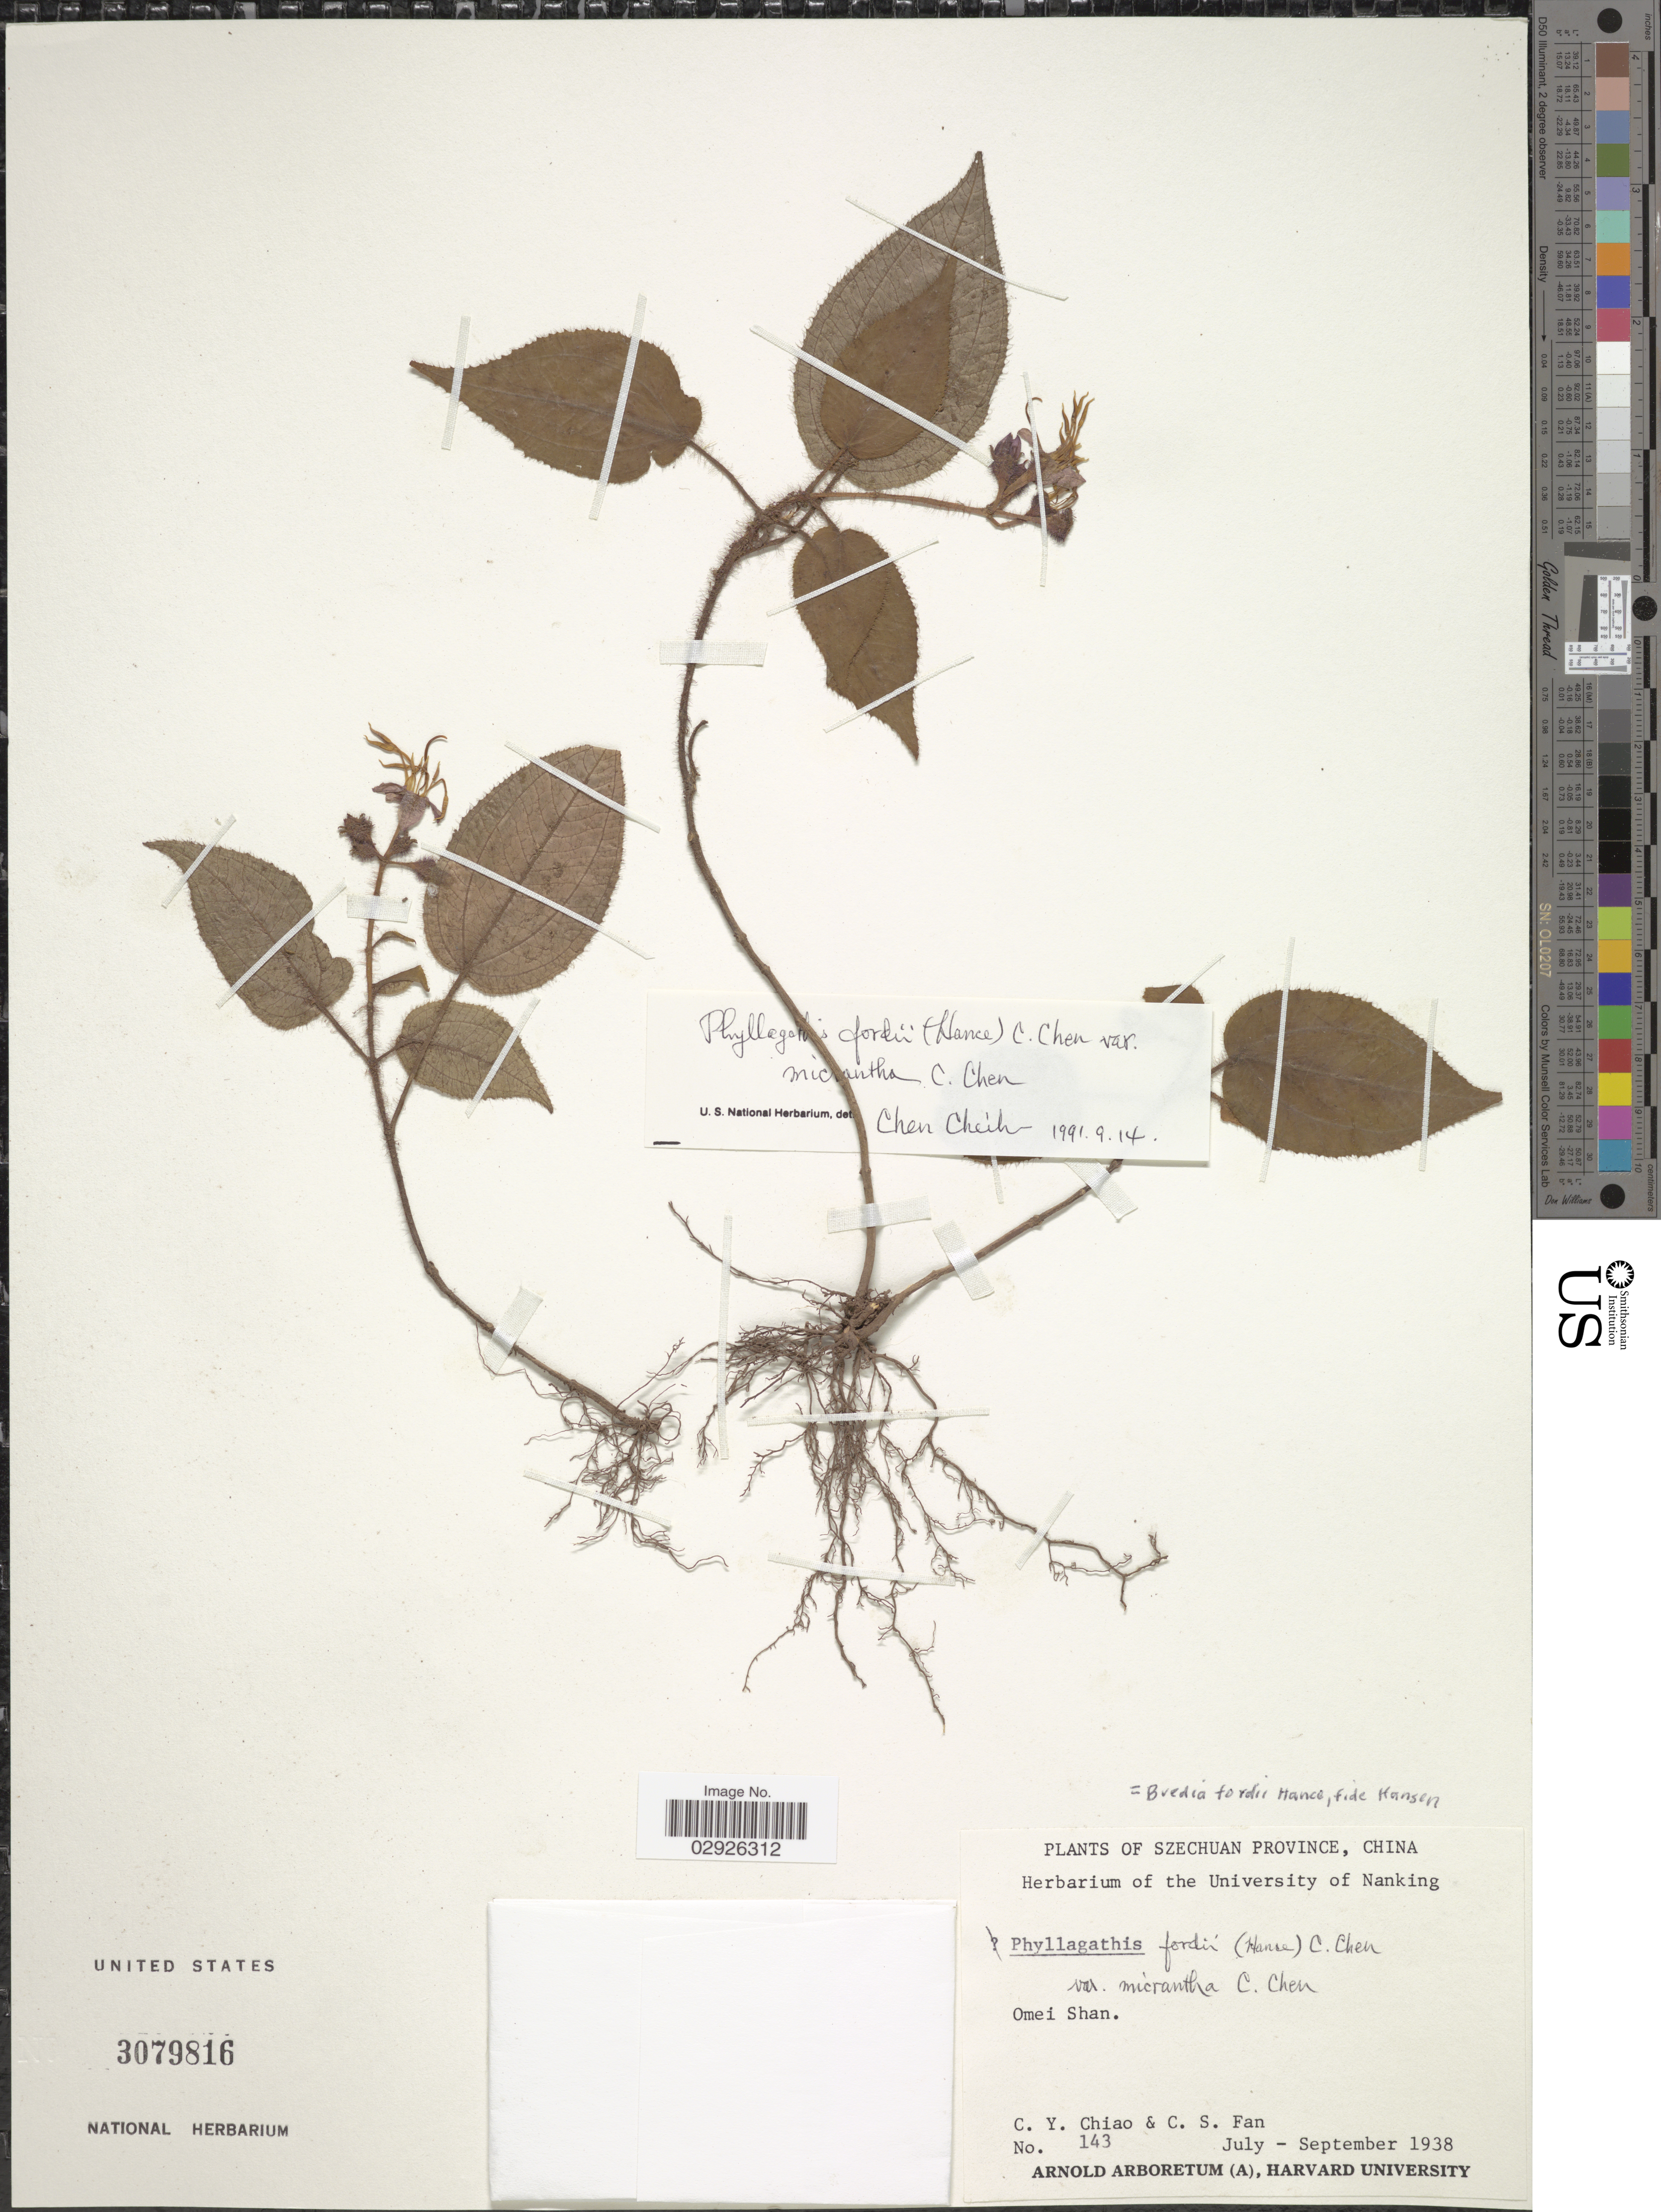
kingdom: Plantae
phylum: Tracheophyta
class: Magnoliopsida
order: Myrtales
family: Melastomataceae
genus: Bredia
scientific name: Bredia fordii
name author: (Hance) Diels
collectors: C. Y. Chiao & C. S. Fan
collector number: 143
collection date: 1938-07/1938-09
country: China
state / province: Sichuan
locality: Szechuan Province, Omei Shan.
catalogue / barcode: US 3079816